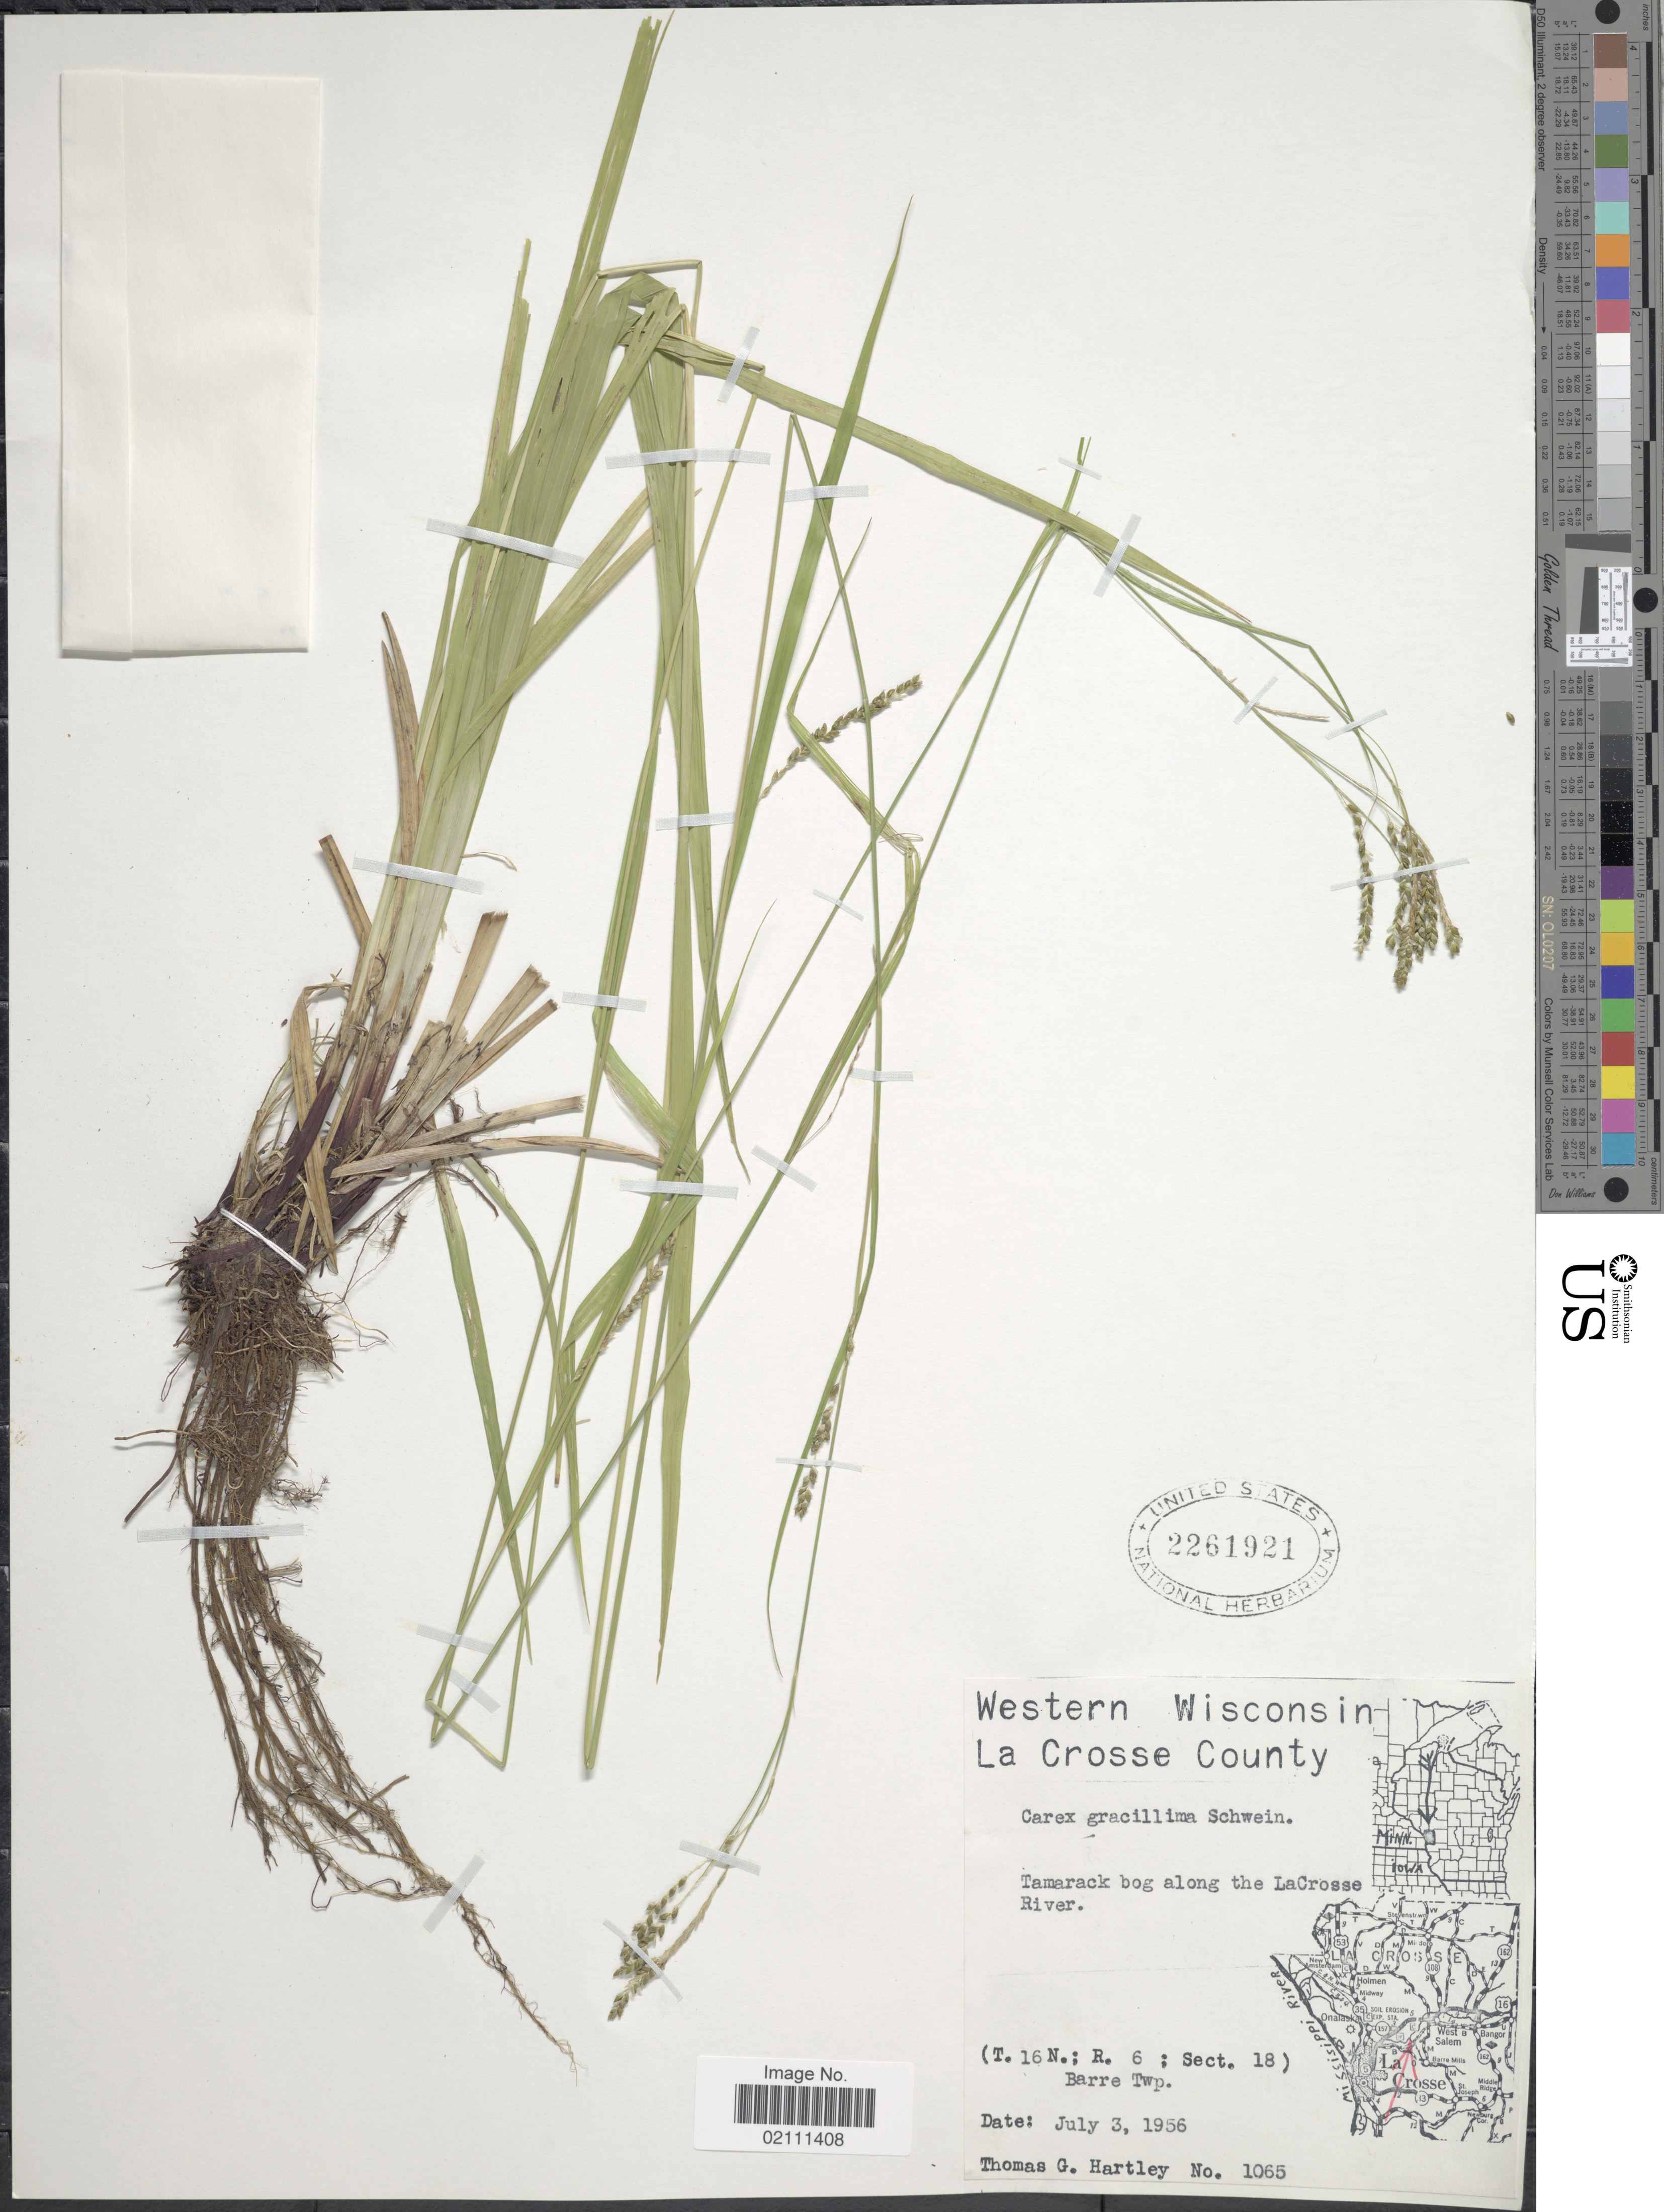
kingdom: Plantae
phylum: Tracheophyta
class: Liliopsida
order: Poales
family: Cyperaceae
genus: Carex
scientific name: Carex gracillima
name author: Schwein.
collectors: T. G. Hartley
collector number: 1065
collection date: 1956-07-03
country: United States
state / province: Wisconsin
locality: Western Wisconsin, La Crosse County, Tamarack bog along the LaCrosse River (T.16N.; R.6; Sect.18) Barre Twp.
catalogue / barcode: US 2261921